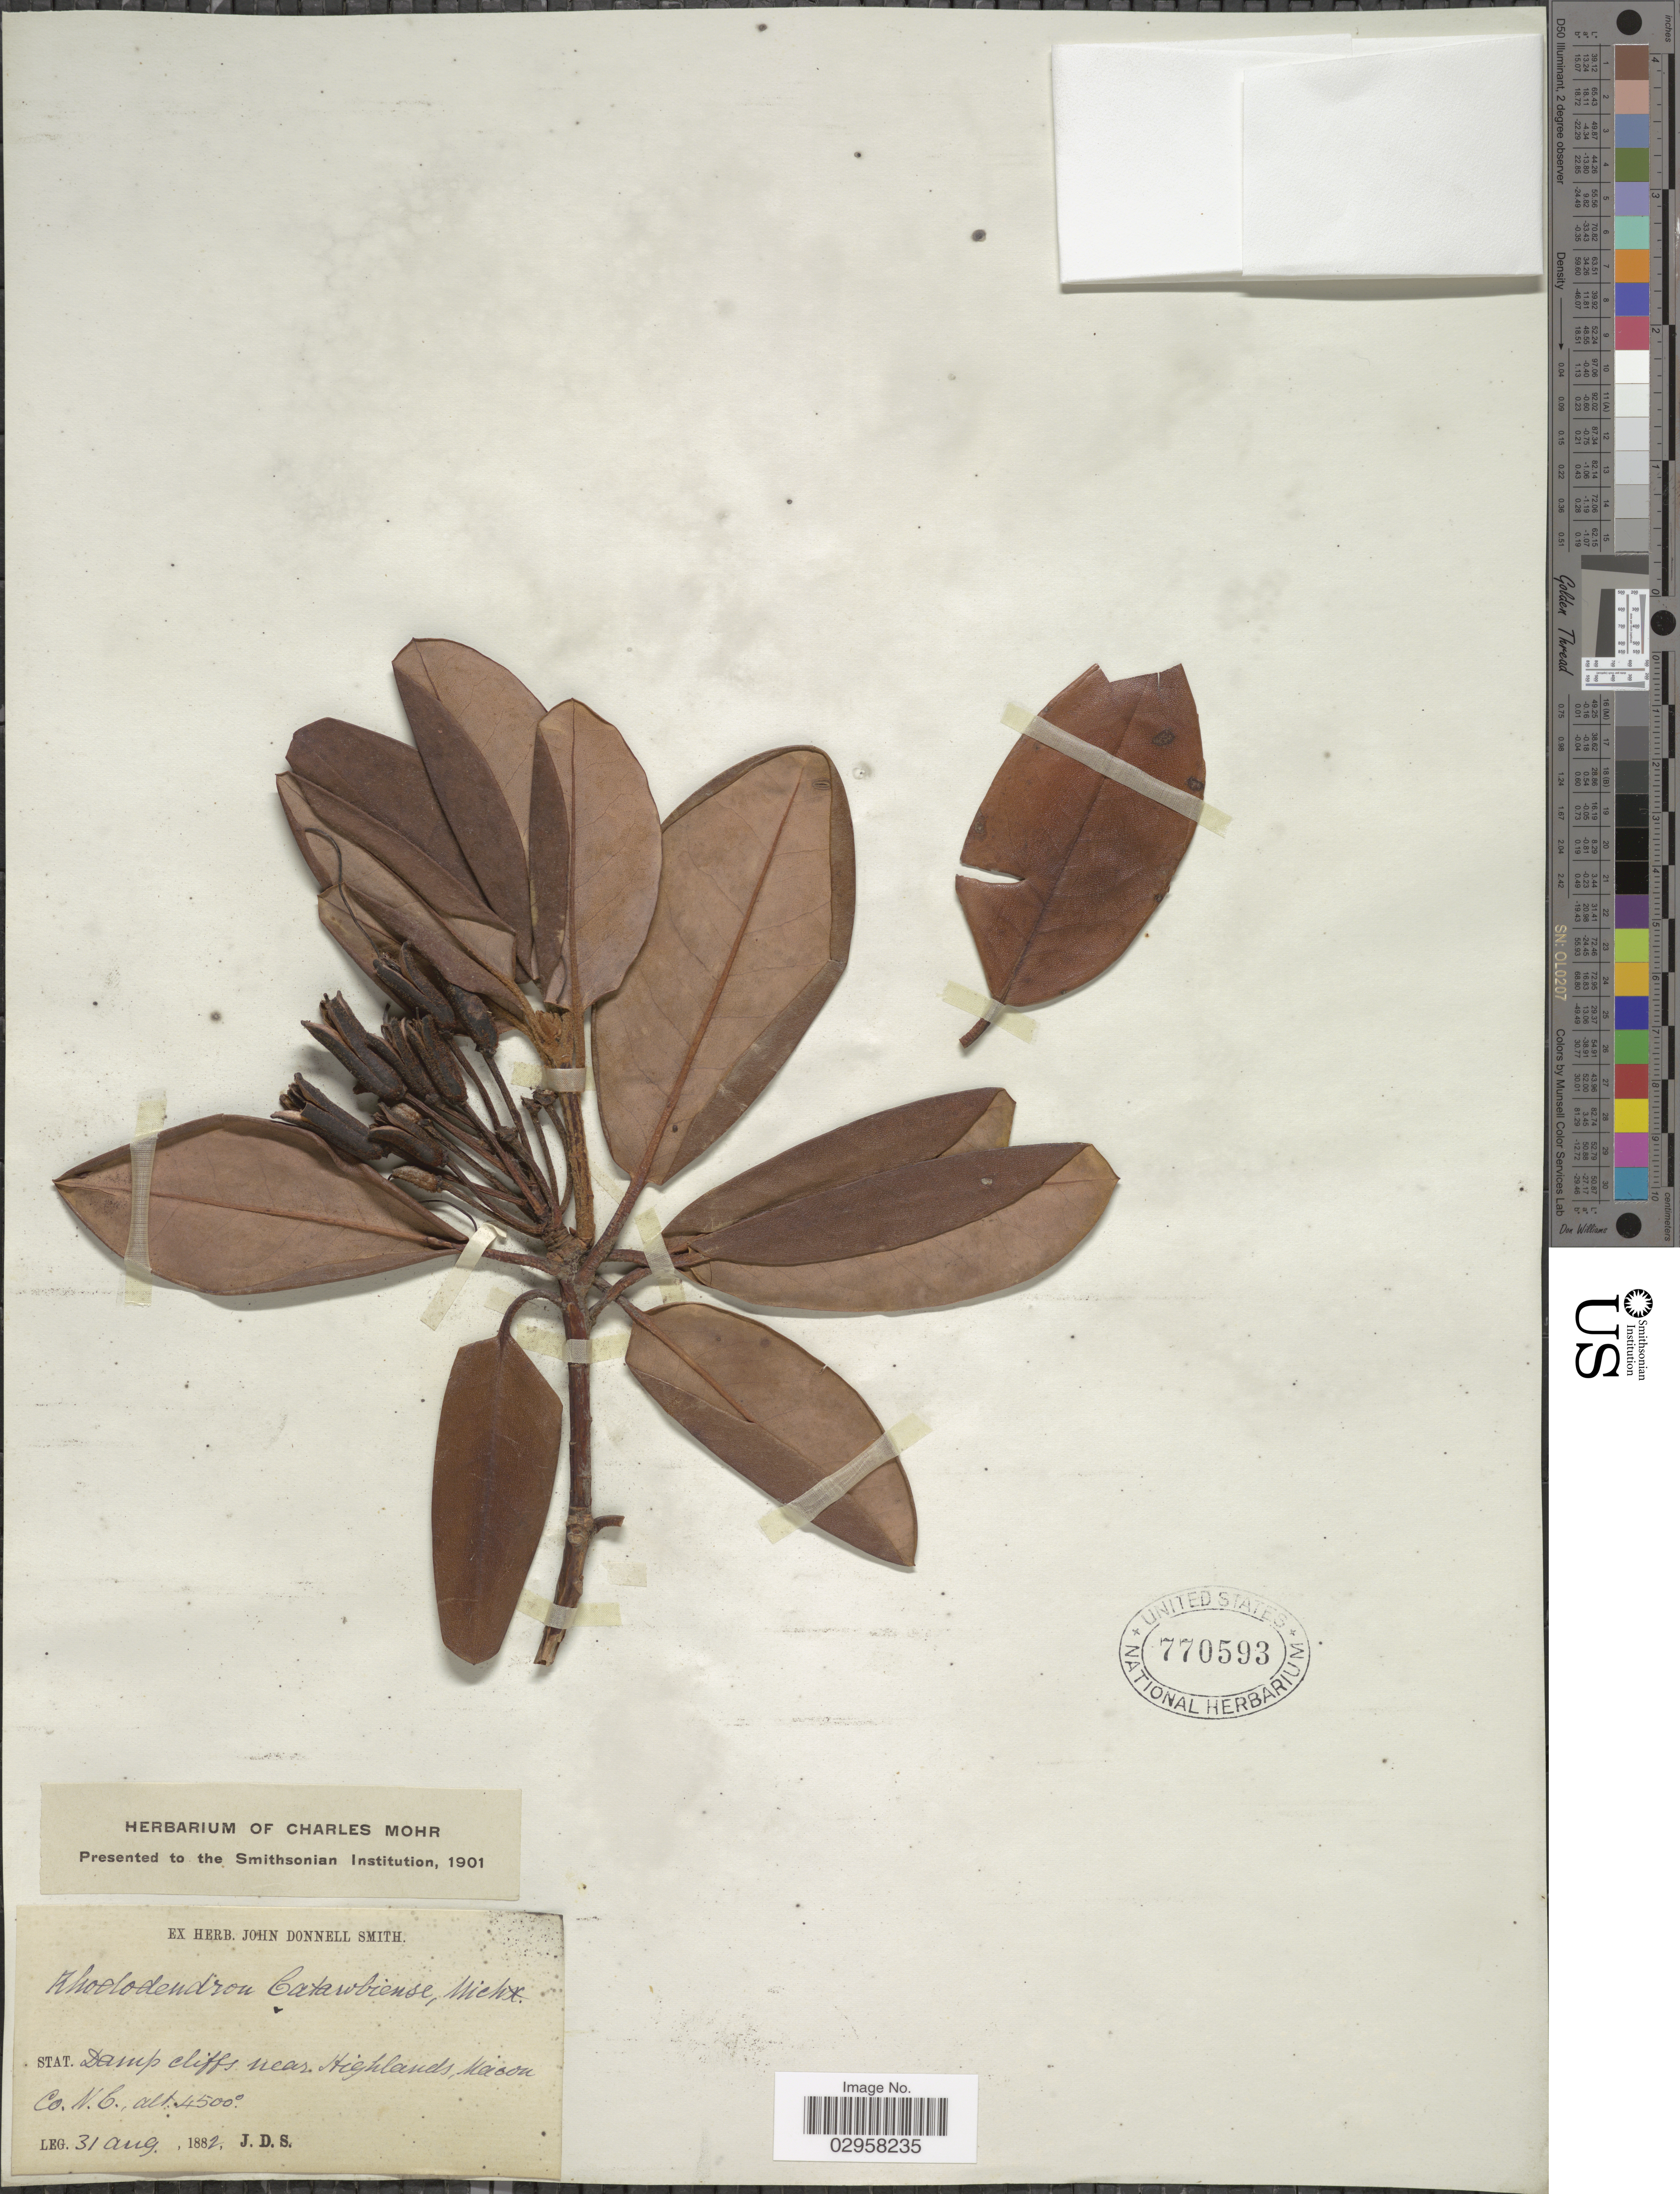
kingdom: Plantae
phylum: Tracheophyta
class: Magnoliopsida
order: Ericales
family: Ericaceae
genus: Rhododendron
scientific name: Rhododendron catawbiense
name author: Michx.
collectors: J. Donnell Smith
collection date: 1882-08-31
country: United States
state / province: North Carolina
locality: Stat. Damp cliffs near Highlands, Macon Co.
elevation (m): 1372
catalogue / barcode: US 770593